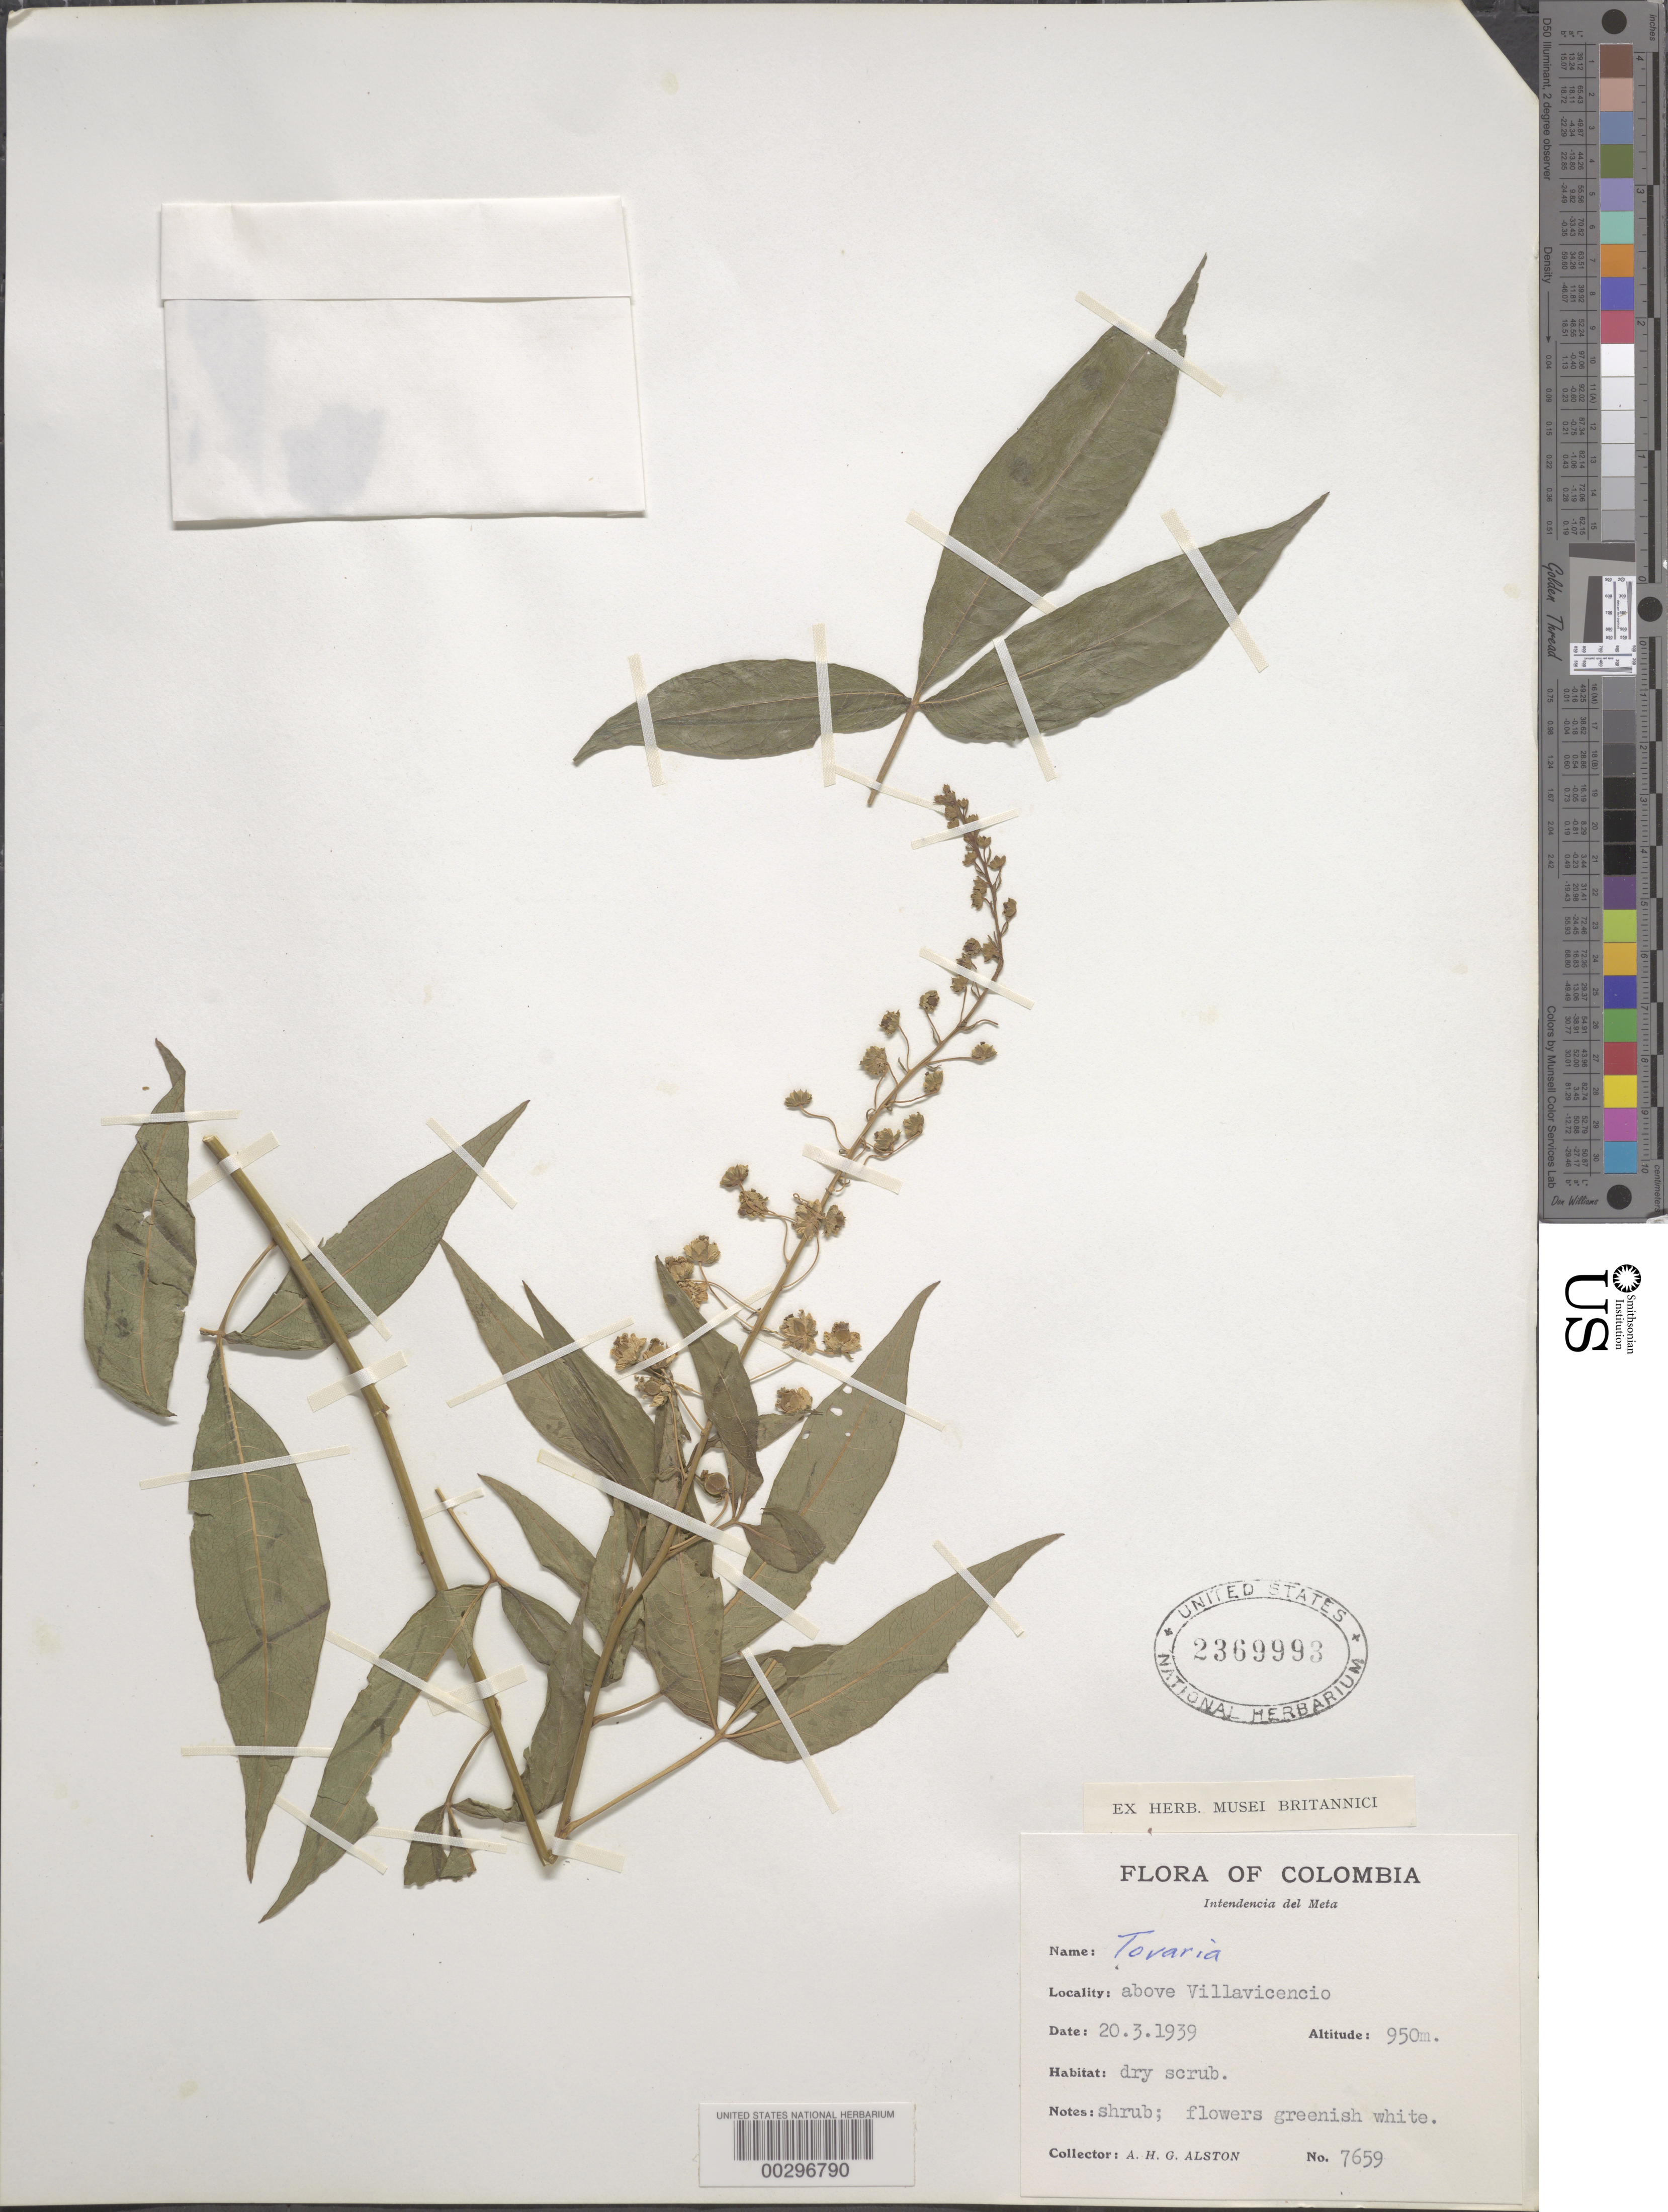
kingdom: Plantae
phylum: Tracheophyta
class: Magnoliopsida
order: Brassicales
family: Tovariaceae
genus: Tovaria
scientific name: Tovaria pendula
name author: Ruiz & Pav.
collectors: A. H. Alston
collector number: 7659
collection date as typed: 20 Mar 1939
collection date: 1939-03-20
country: Colombia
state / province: Meta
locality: Above Villa Vicencia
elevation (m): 950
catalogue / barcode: US 2369993